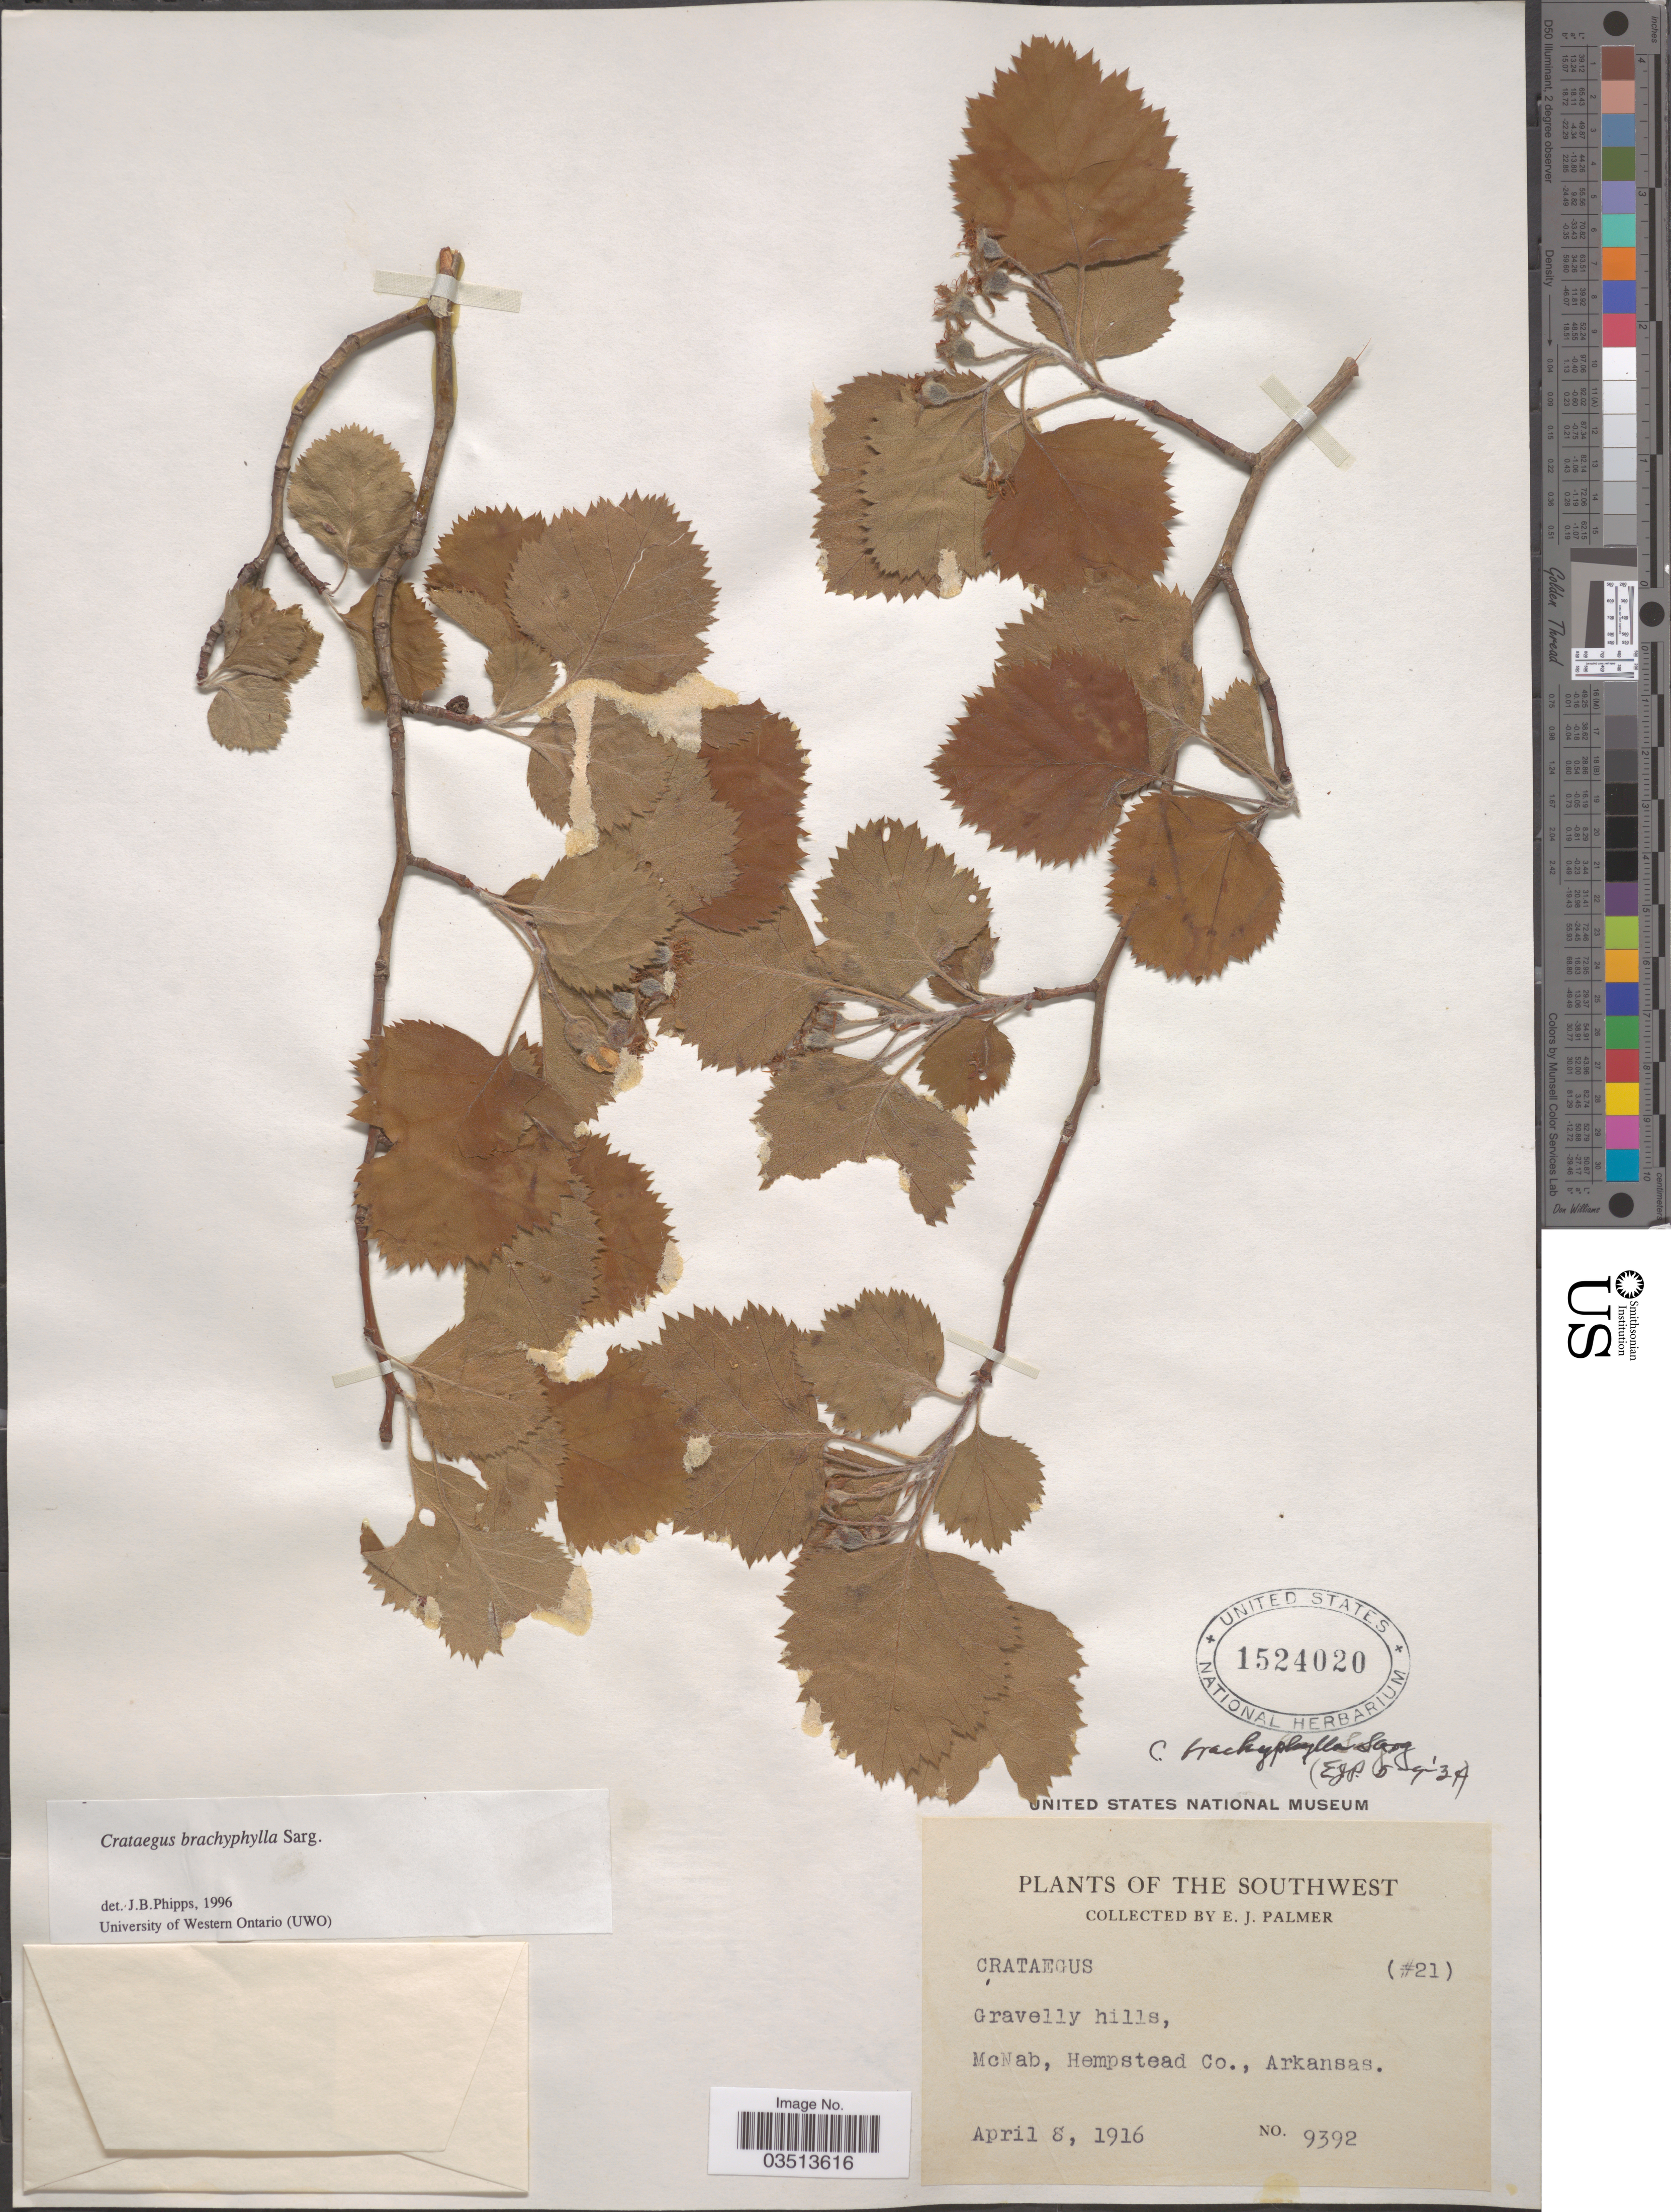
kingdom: Plantae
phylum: Tracheophyta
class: Magnoliopsida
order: Rosales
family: Rosaceae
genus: Crataegus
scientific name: Crataegus brachyphylla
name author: Sarg.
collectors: E. J. Palmer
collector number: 9392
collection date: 1916-04-08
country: United States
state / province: Arkansas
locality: Southwest. McNab, Hempstead Co.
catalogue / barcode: US 1524020